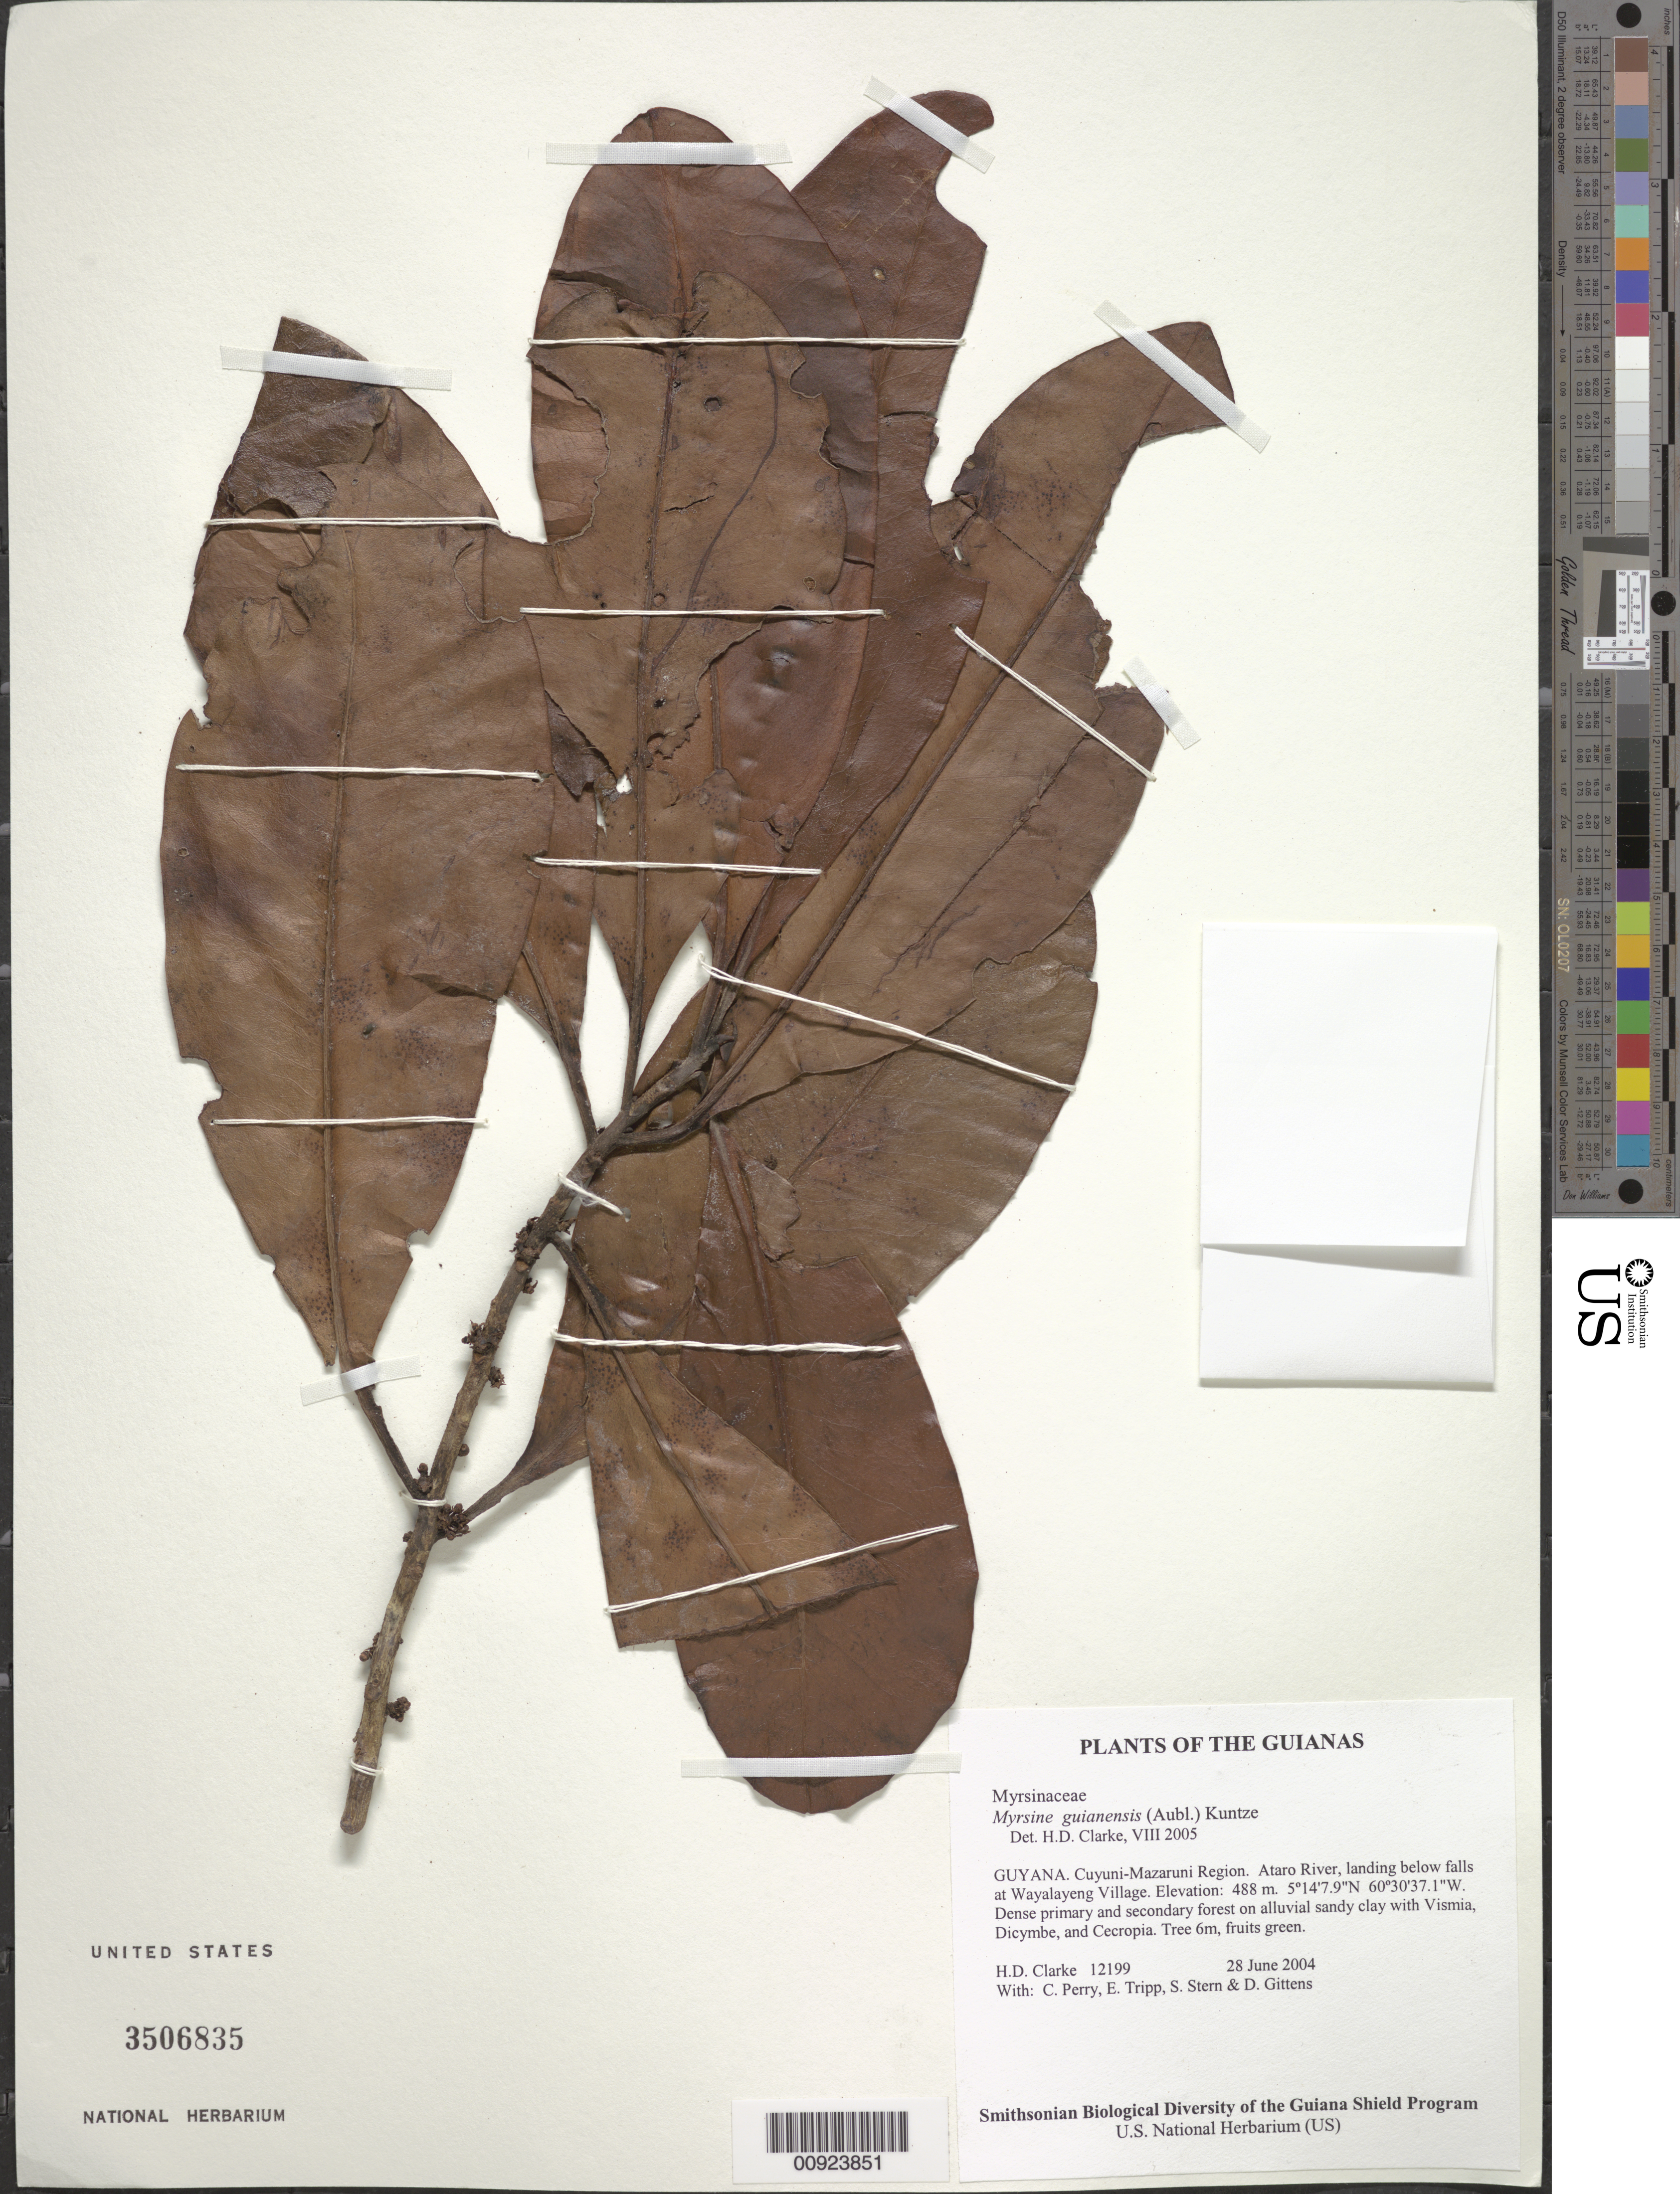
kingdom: Plantae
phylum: Tracheophyta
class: Magnoliopsida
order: Ericales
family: Primulaceae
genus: Myrsine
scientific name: Myrsine guianensis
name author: (Aubl.) Kuntze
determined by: Clarke, H. D., University of North Carolina (Asheville)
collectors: H. D. Clarke, C. Perry, E. Tripp, S. R. Stern & D. Gittens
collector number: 12199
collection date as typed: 28 June 2004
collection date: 2004-06-28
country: Guyana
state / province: Cuyuni-Mazaruni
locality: Ataro River, landing below falls at Wayalayeng Village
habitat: Dense primary and secondary forest on alluvial sandy clay with Vismia, Dicymbe, and Cecropia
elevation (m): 488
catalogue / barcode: US 3506835